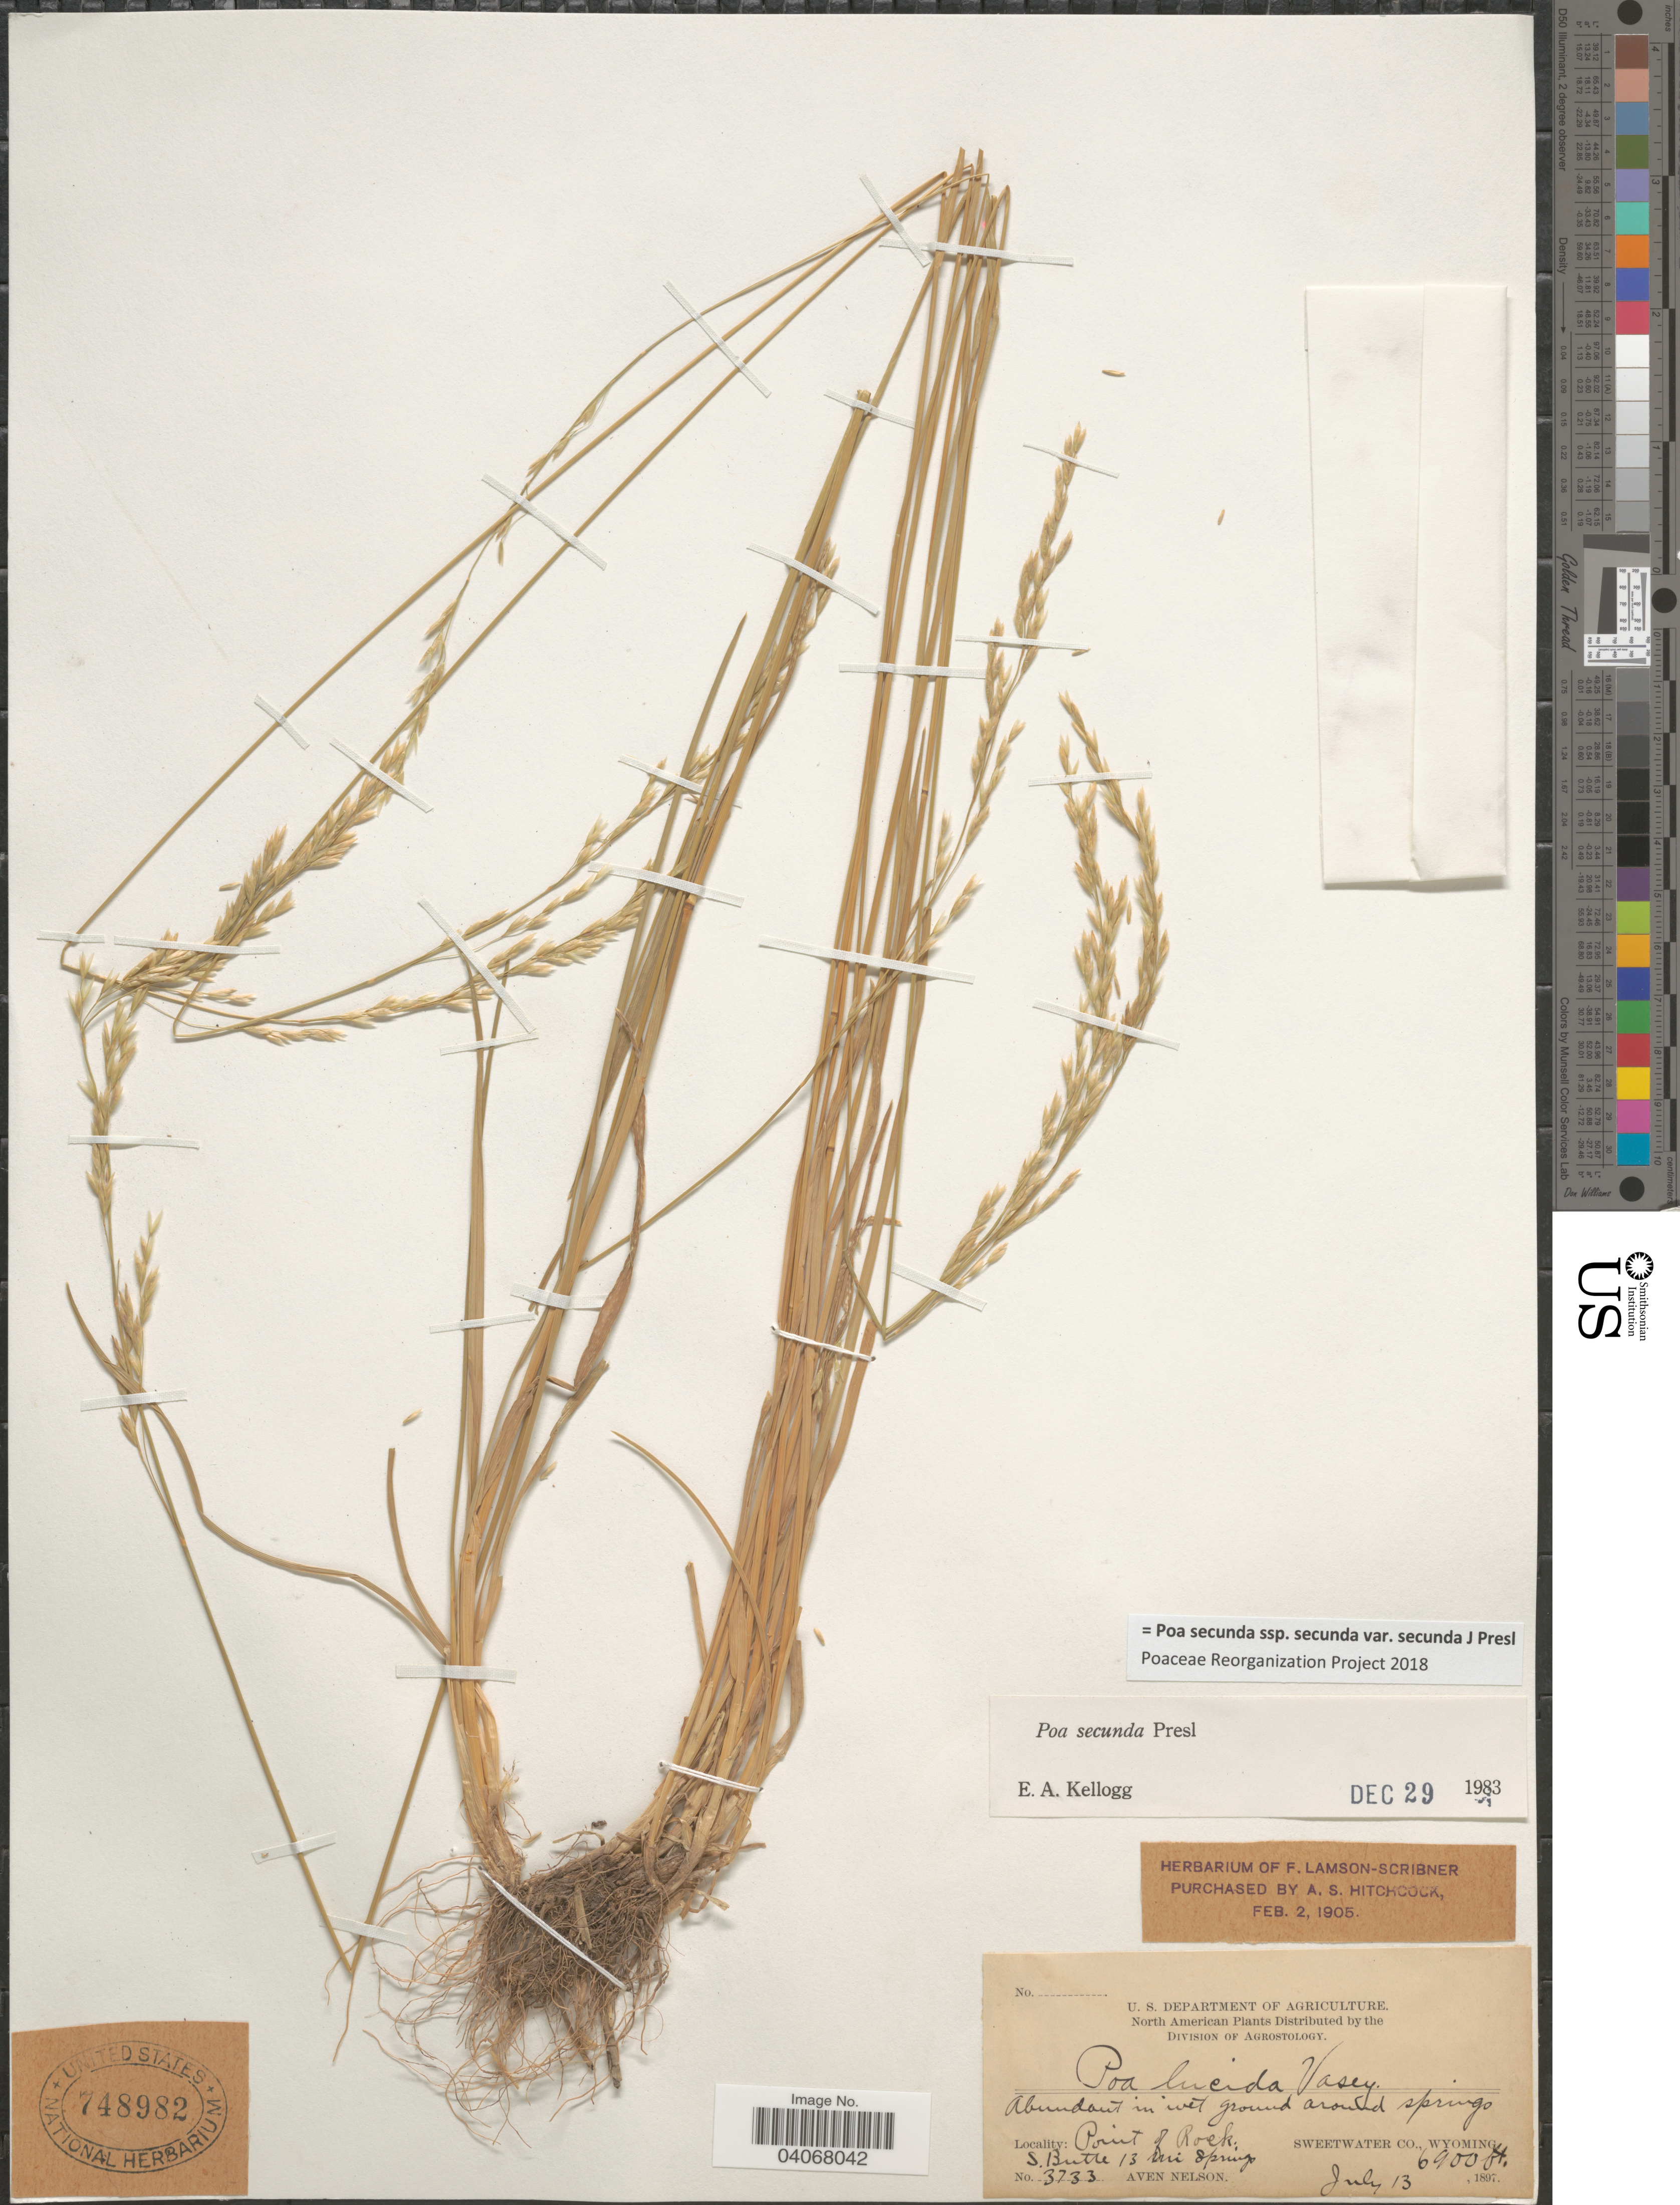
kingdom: Plantae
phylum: Tracheophyta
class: Liliopsida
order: Poales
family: Poaceae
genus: Poa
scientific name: Poa secunda subsp. secunda var. secunda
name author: J. Presl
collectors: A. Nelson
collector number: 3733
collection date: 1897-07-13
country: United States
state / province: Wyoming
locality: In wet ground around springs. Point of Rock: S. Buttte 13 mi Springs. Sweetwater Co.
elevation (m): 2103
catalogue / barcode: US 748982